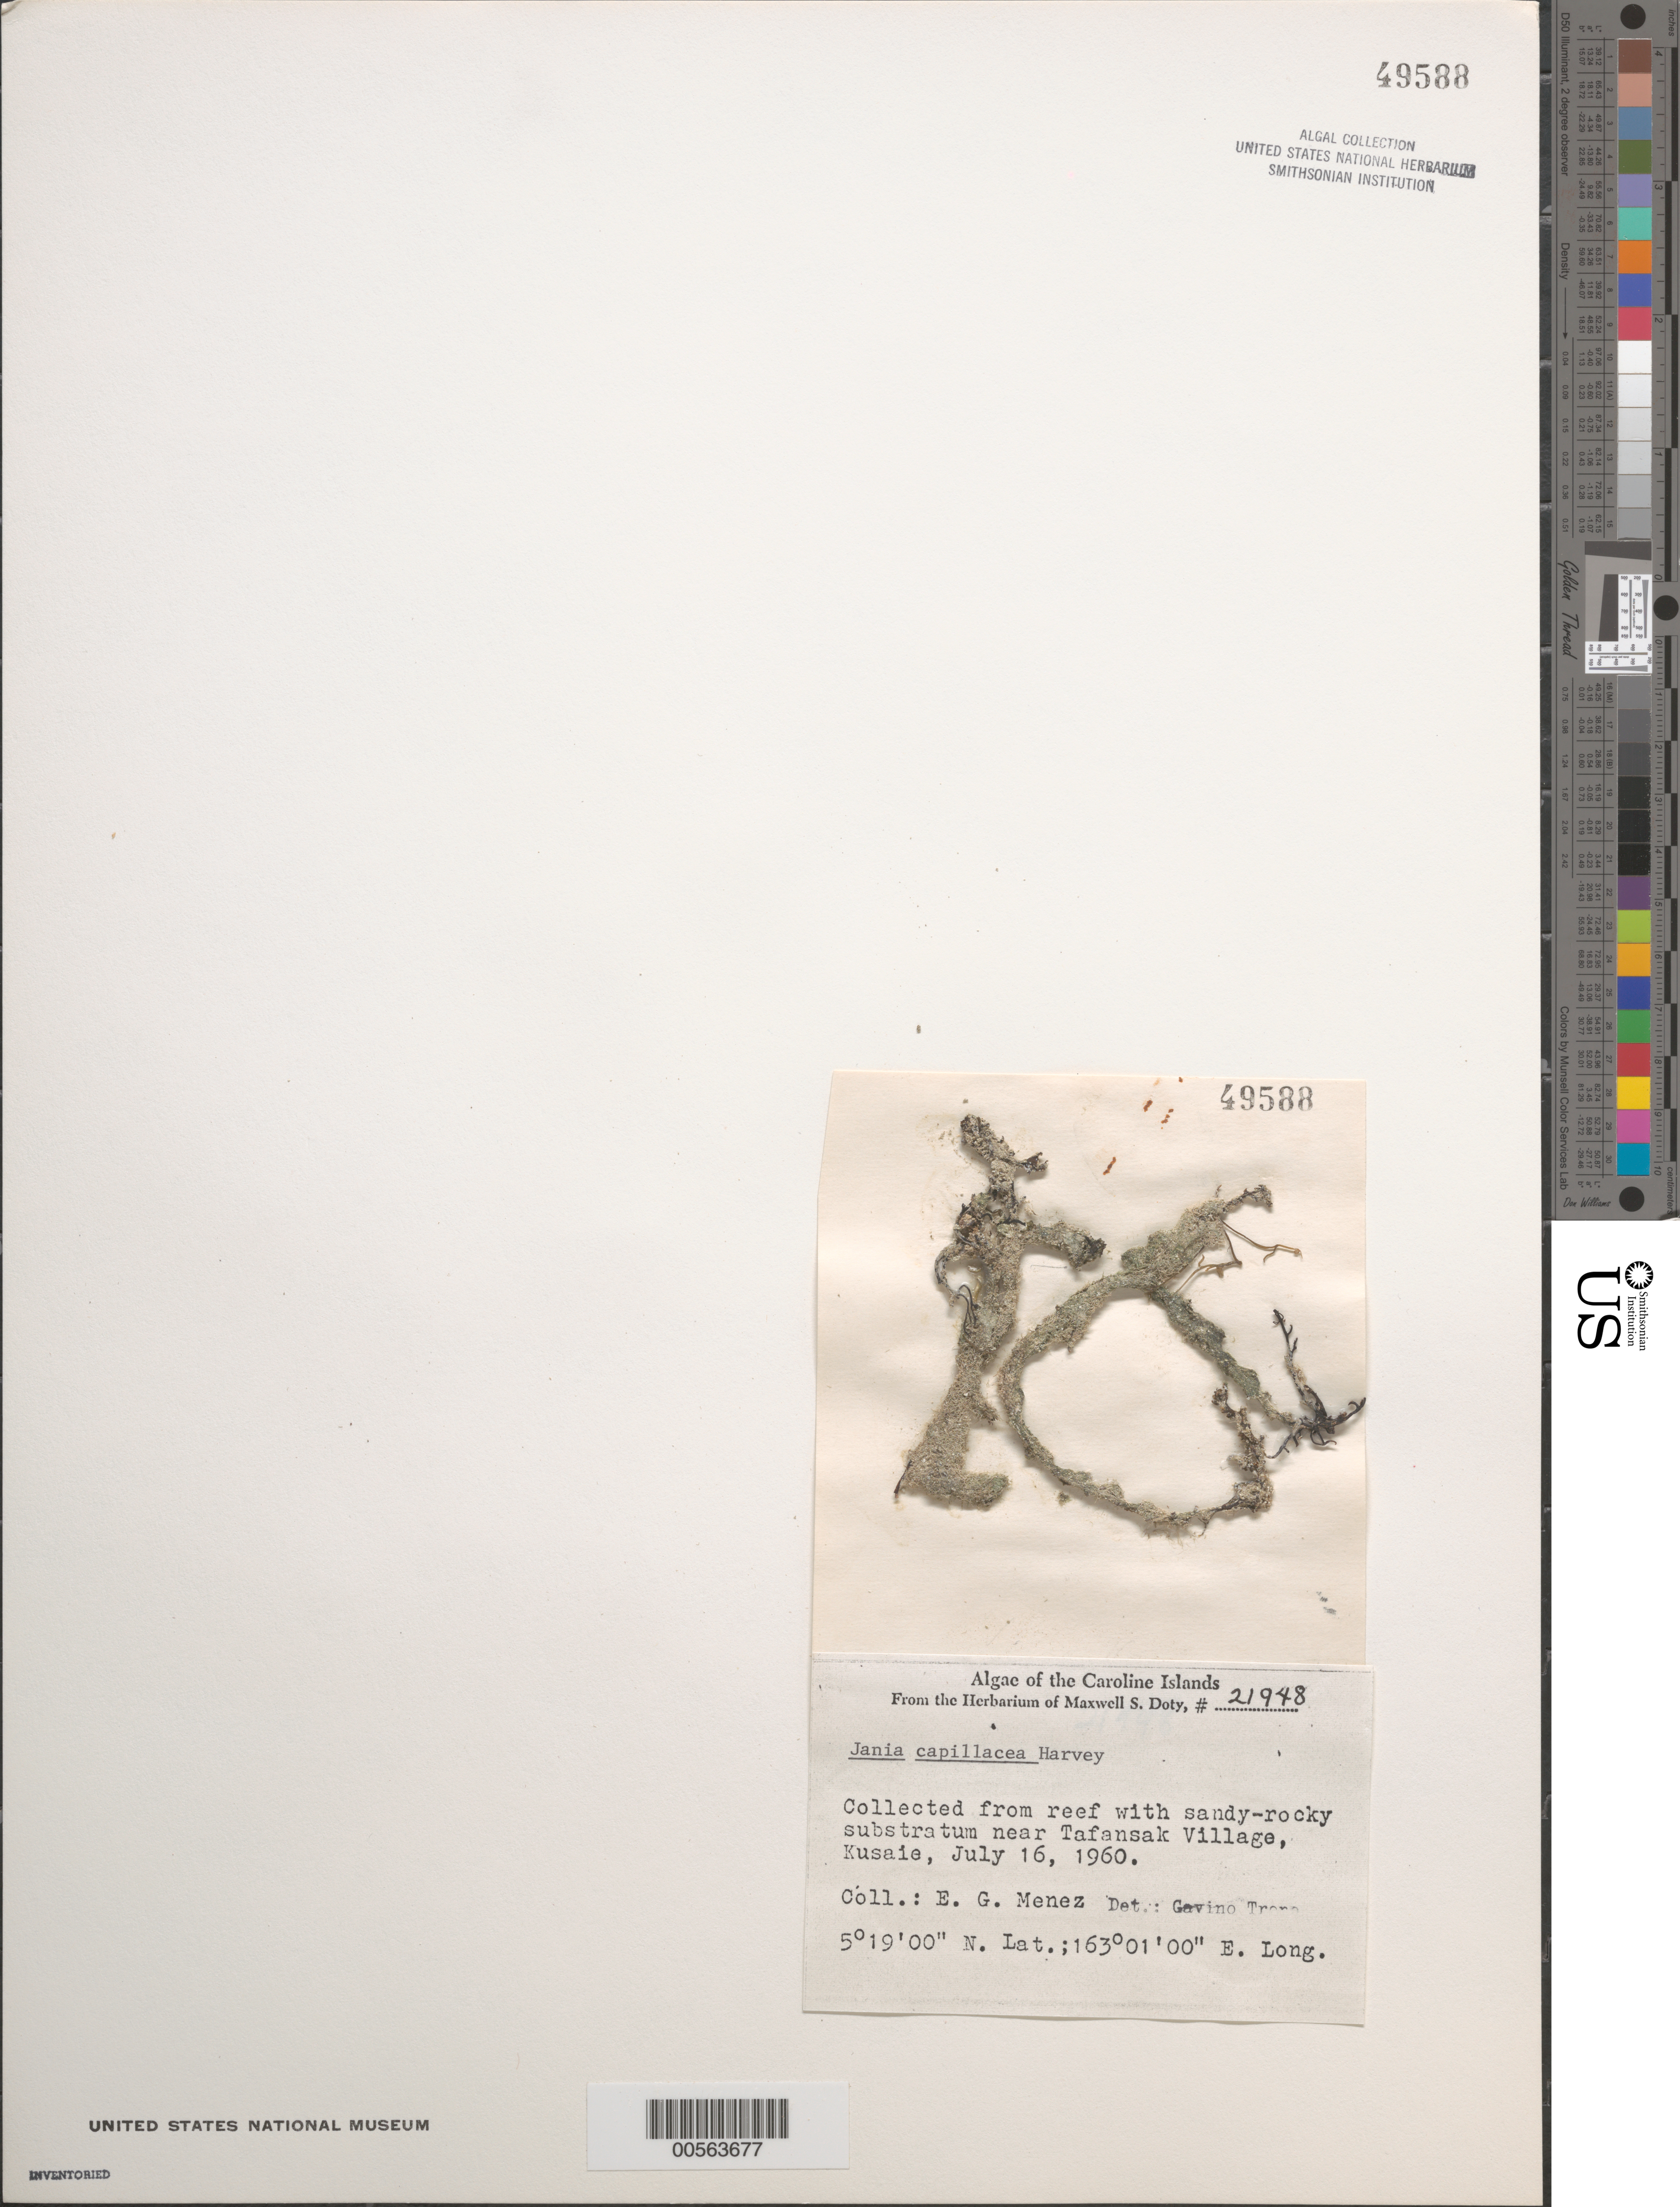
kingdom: Plantae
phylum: Rhodophyta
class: Florideophyceae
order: Corallinales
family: Corallinaceae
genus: Jania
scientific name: Jania capillacea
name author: Harv.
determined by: Trono, Gavino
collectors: Meñez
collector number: MSD 21948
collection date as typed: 16 Jul 1960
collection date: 1960-07-16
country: Micronesia, Federated States of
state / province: Kosrae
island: Kosrae [Kusaie]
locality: Reef near Tafansak village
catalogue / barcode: US 49588